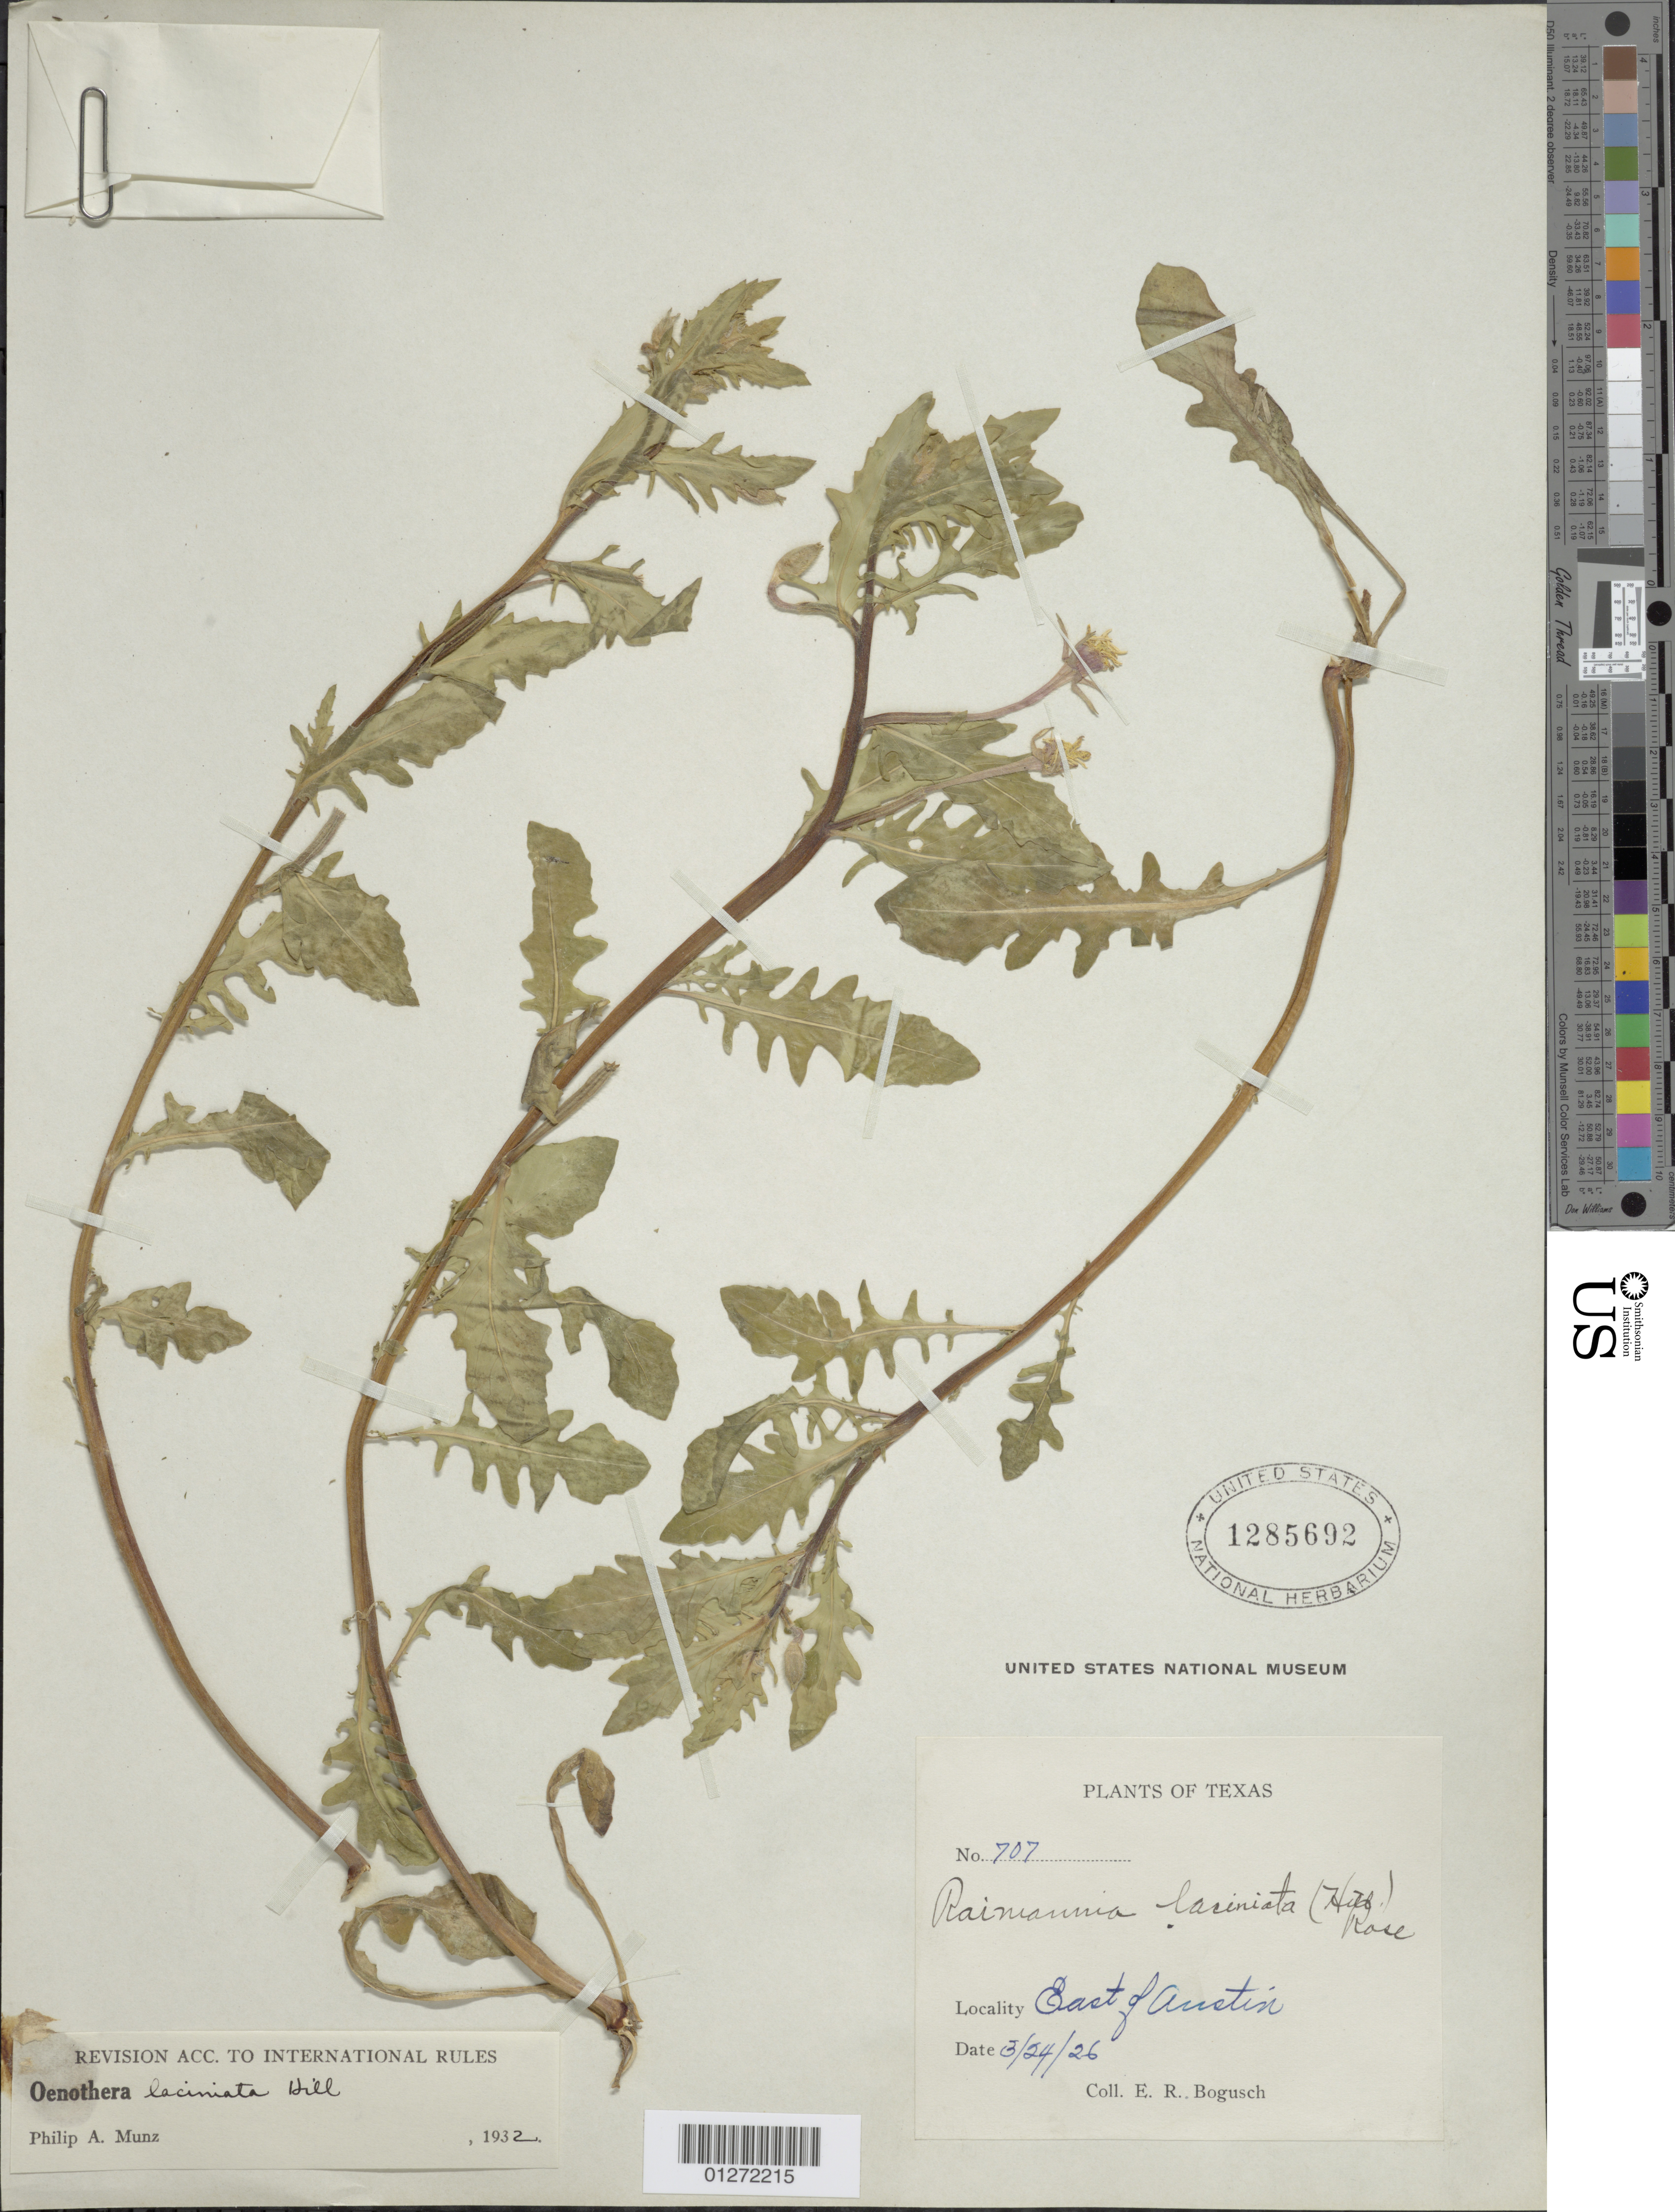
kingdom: Plantae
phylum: Tracheophyta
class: Magnoliopsida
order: Myrtales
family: Onagraceae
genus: Oenothera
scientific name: Oenothera laciniata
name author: Hill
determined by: Munz, Philip A.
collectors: E. Bogusch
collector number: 707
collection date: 1926-03-24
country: United States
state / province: Texas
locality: East of Austin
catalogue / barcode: US 1285692